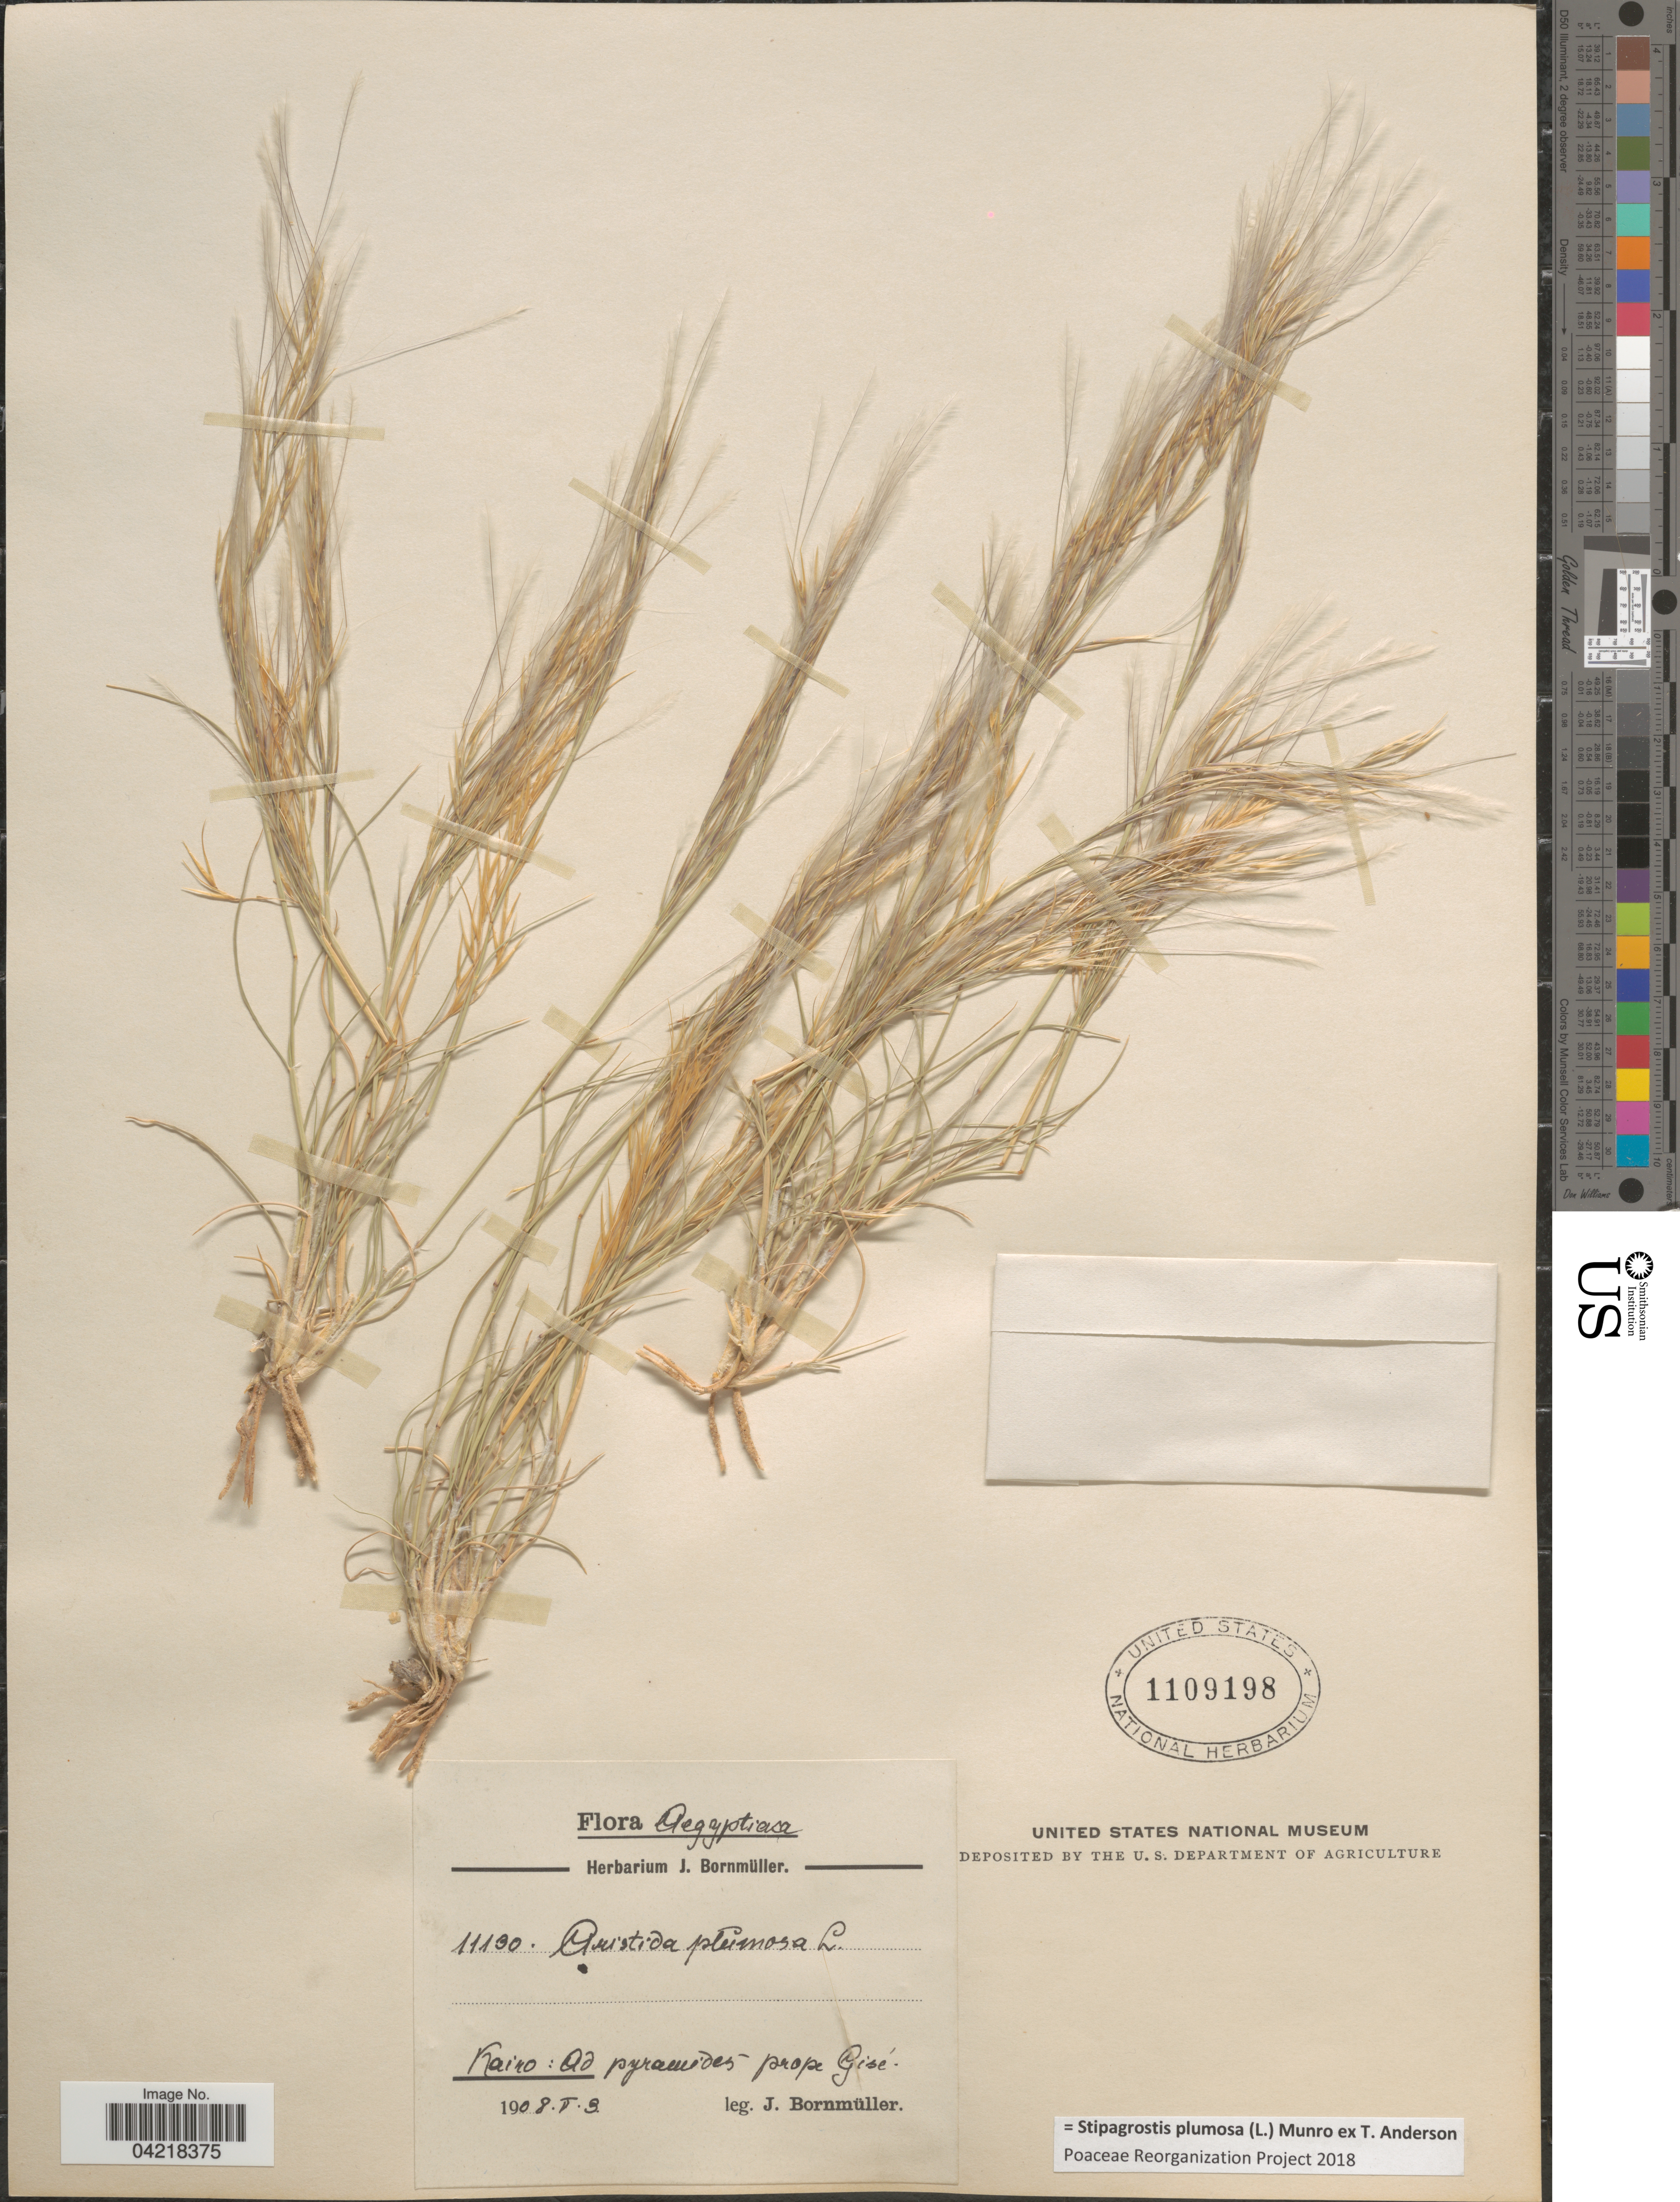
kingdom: Plantae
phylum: Tracheophyta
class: Liliopsida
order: Poales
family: Poaceae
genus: Stipagrostis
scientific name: Stipagrostis plumosa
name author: (L.) Munro ex T. Anderson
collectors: J. Bornmüller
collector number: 11130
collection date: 1908-05-03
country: Egypt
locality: Aegyptiaca. Kairo: Ad pyramides prope Gisé.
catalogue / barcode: US 1109198